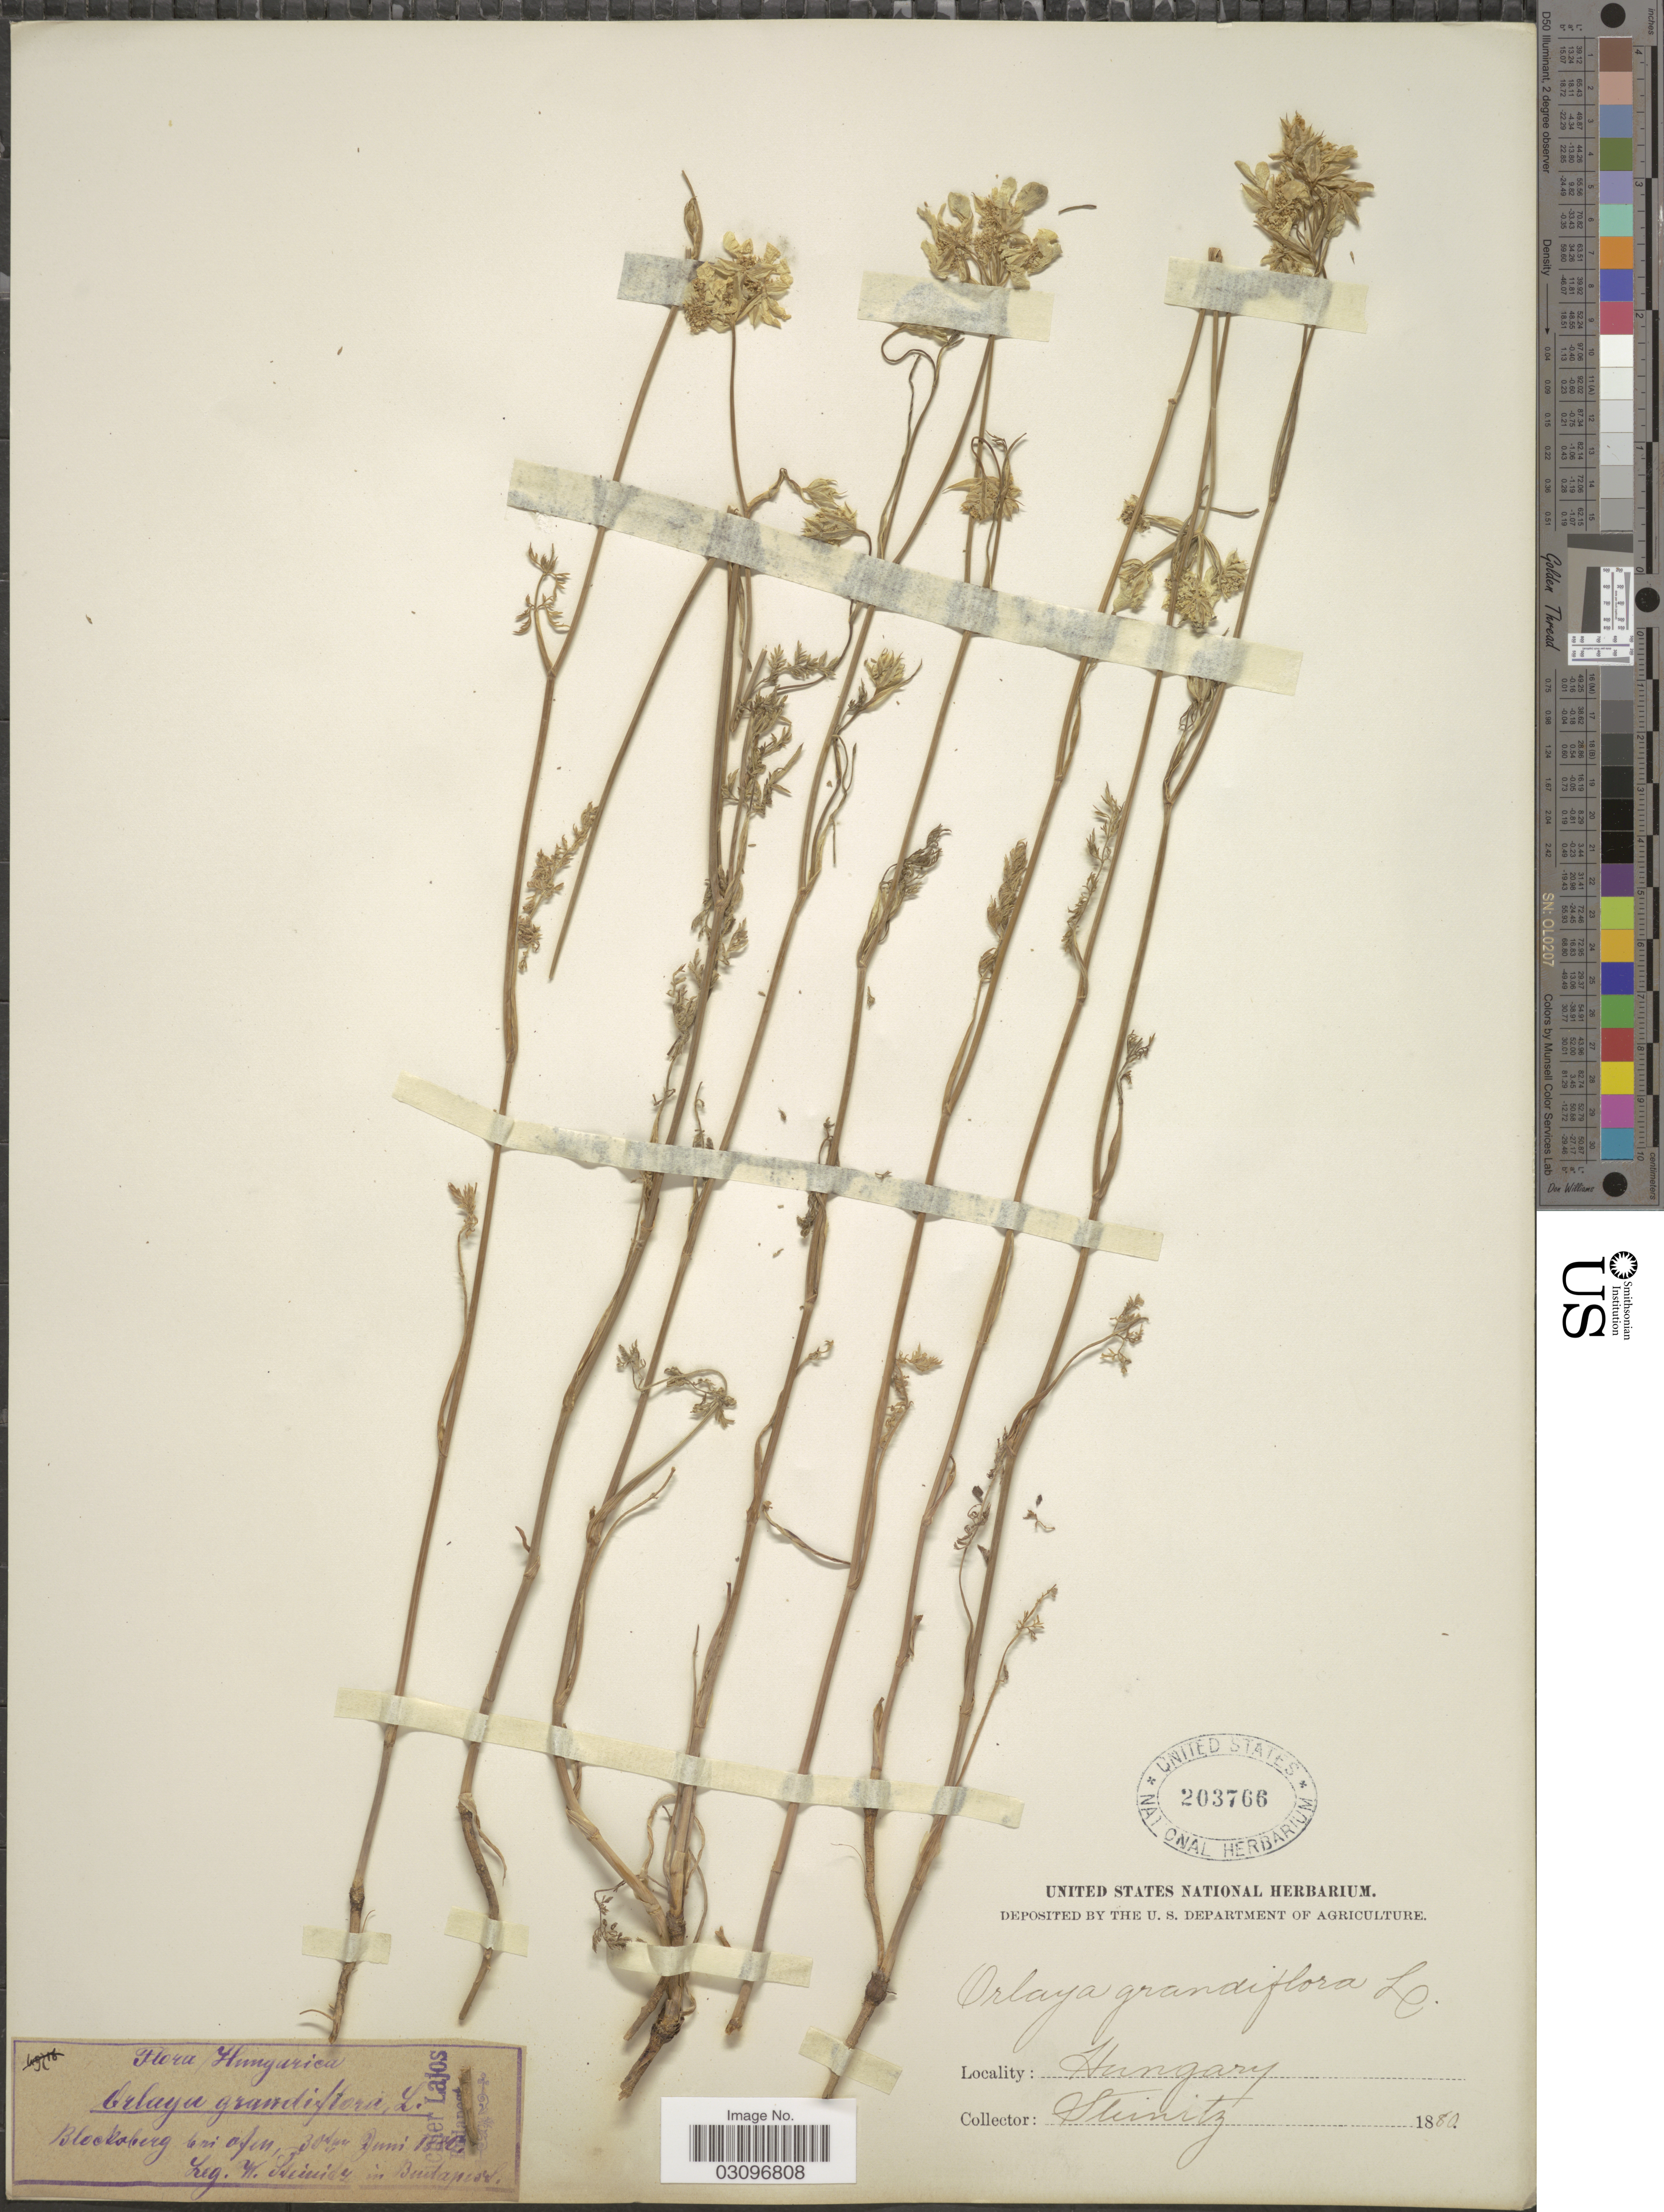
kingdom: Plantae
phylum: Tracheophyta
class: Magnoliopsida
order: Apiales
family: Apiaceae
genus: Daucus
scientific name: Daucus grandiflorus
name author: Desf.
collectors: W. Steinitz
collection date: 1880-06-30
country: Hungary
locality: Blocksberg bei Ofen.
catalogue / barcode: US 203766